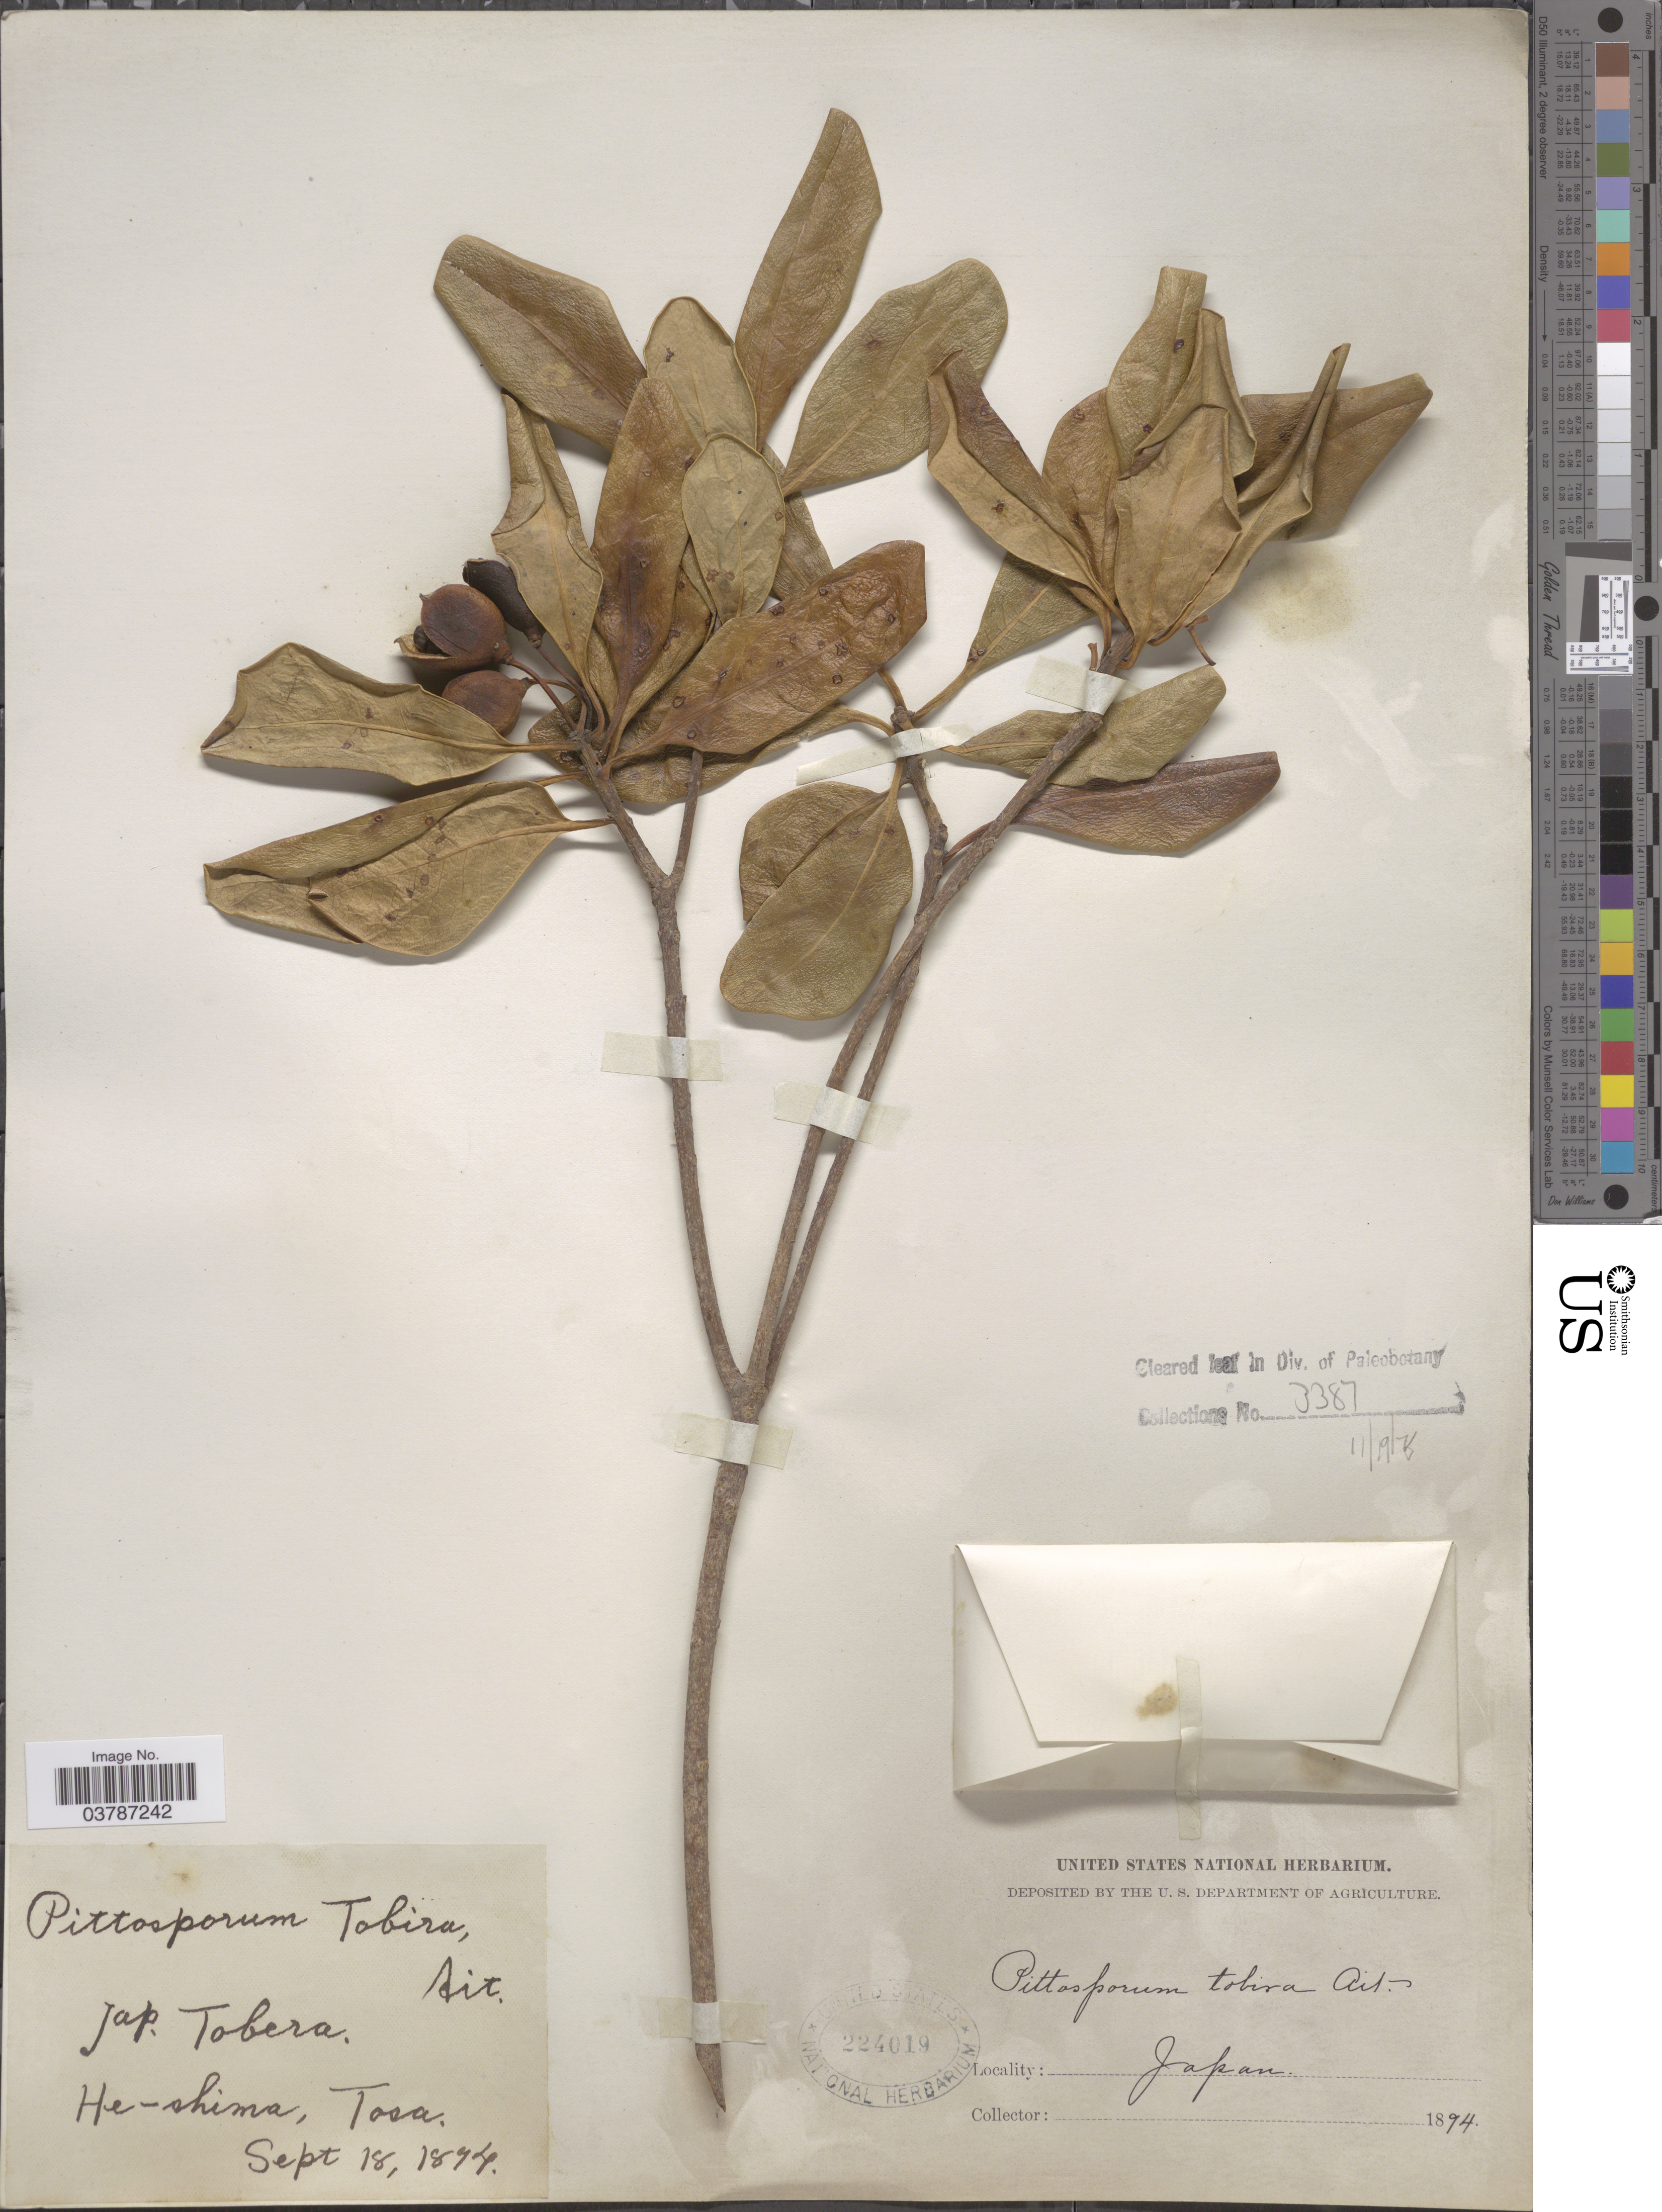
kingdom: Plantae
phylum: Tracheophyta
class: Magnoliopsida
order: Apiales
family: Pittosporaceae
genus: Pittosporum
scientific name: Pittosporum tobira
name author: (Thunb.) W.T. Aiton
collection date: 1894-09-18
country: Japan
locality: He-shima, Tosa.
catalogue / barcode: US 224019